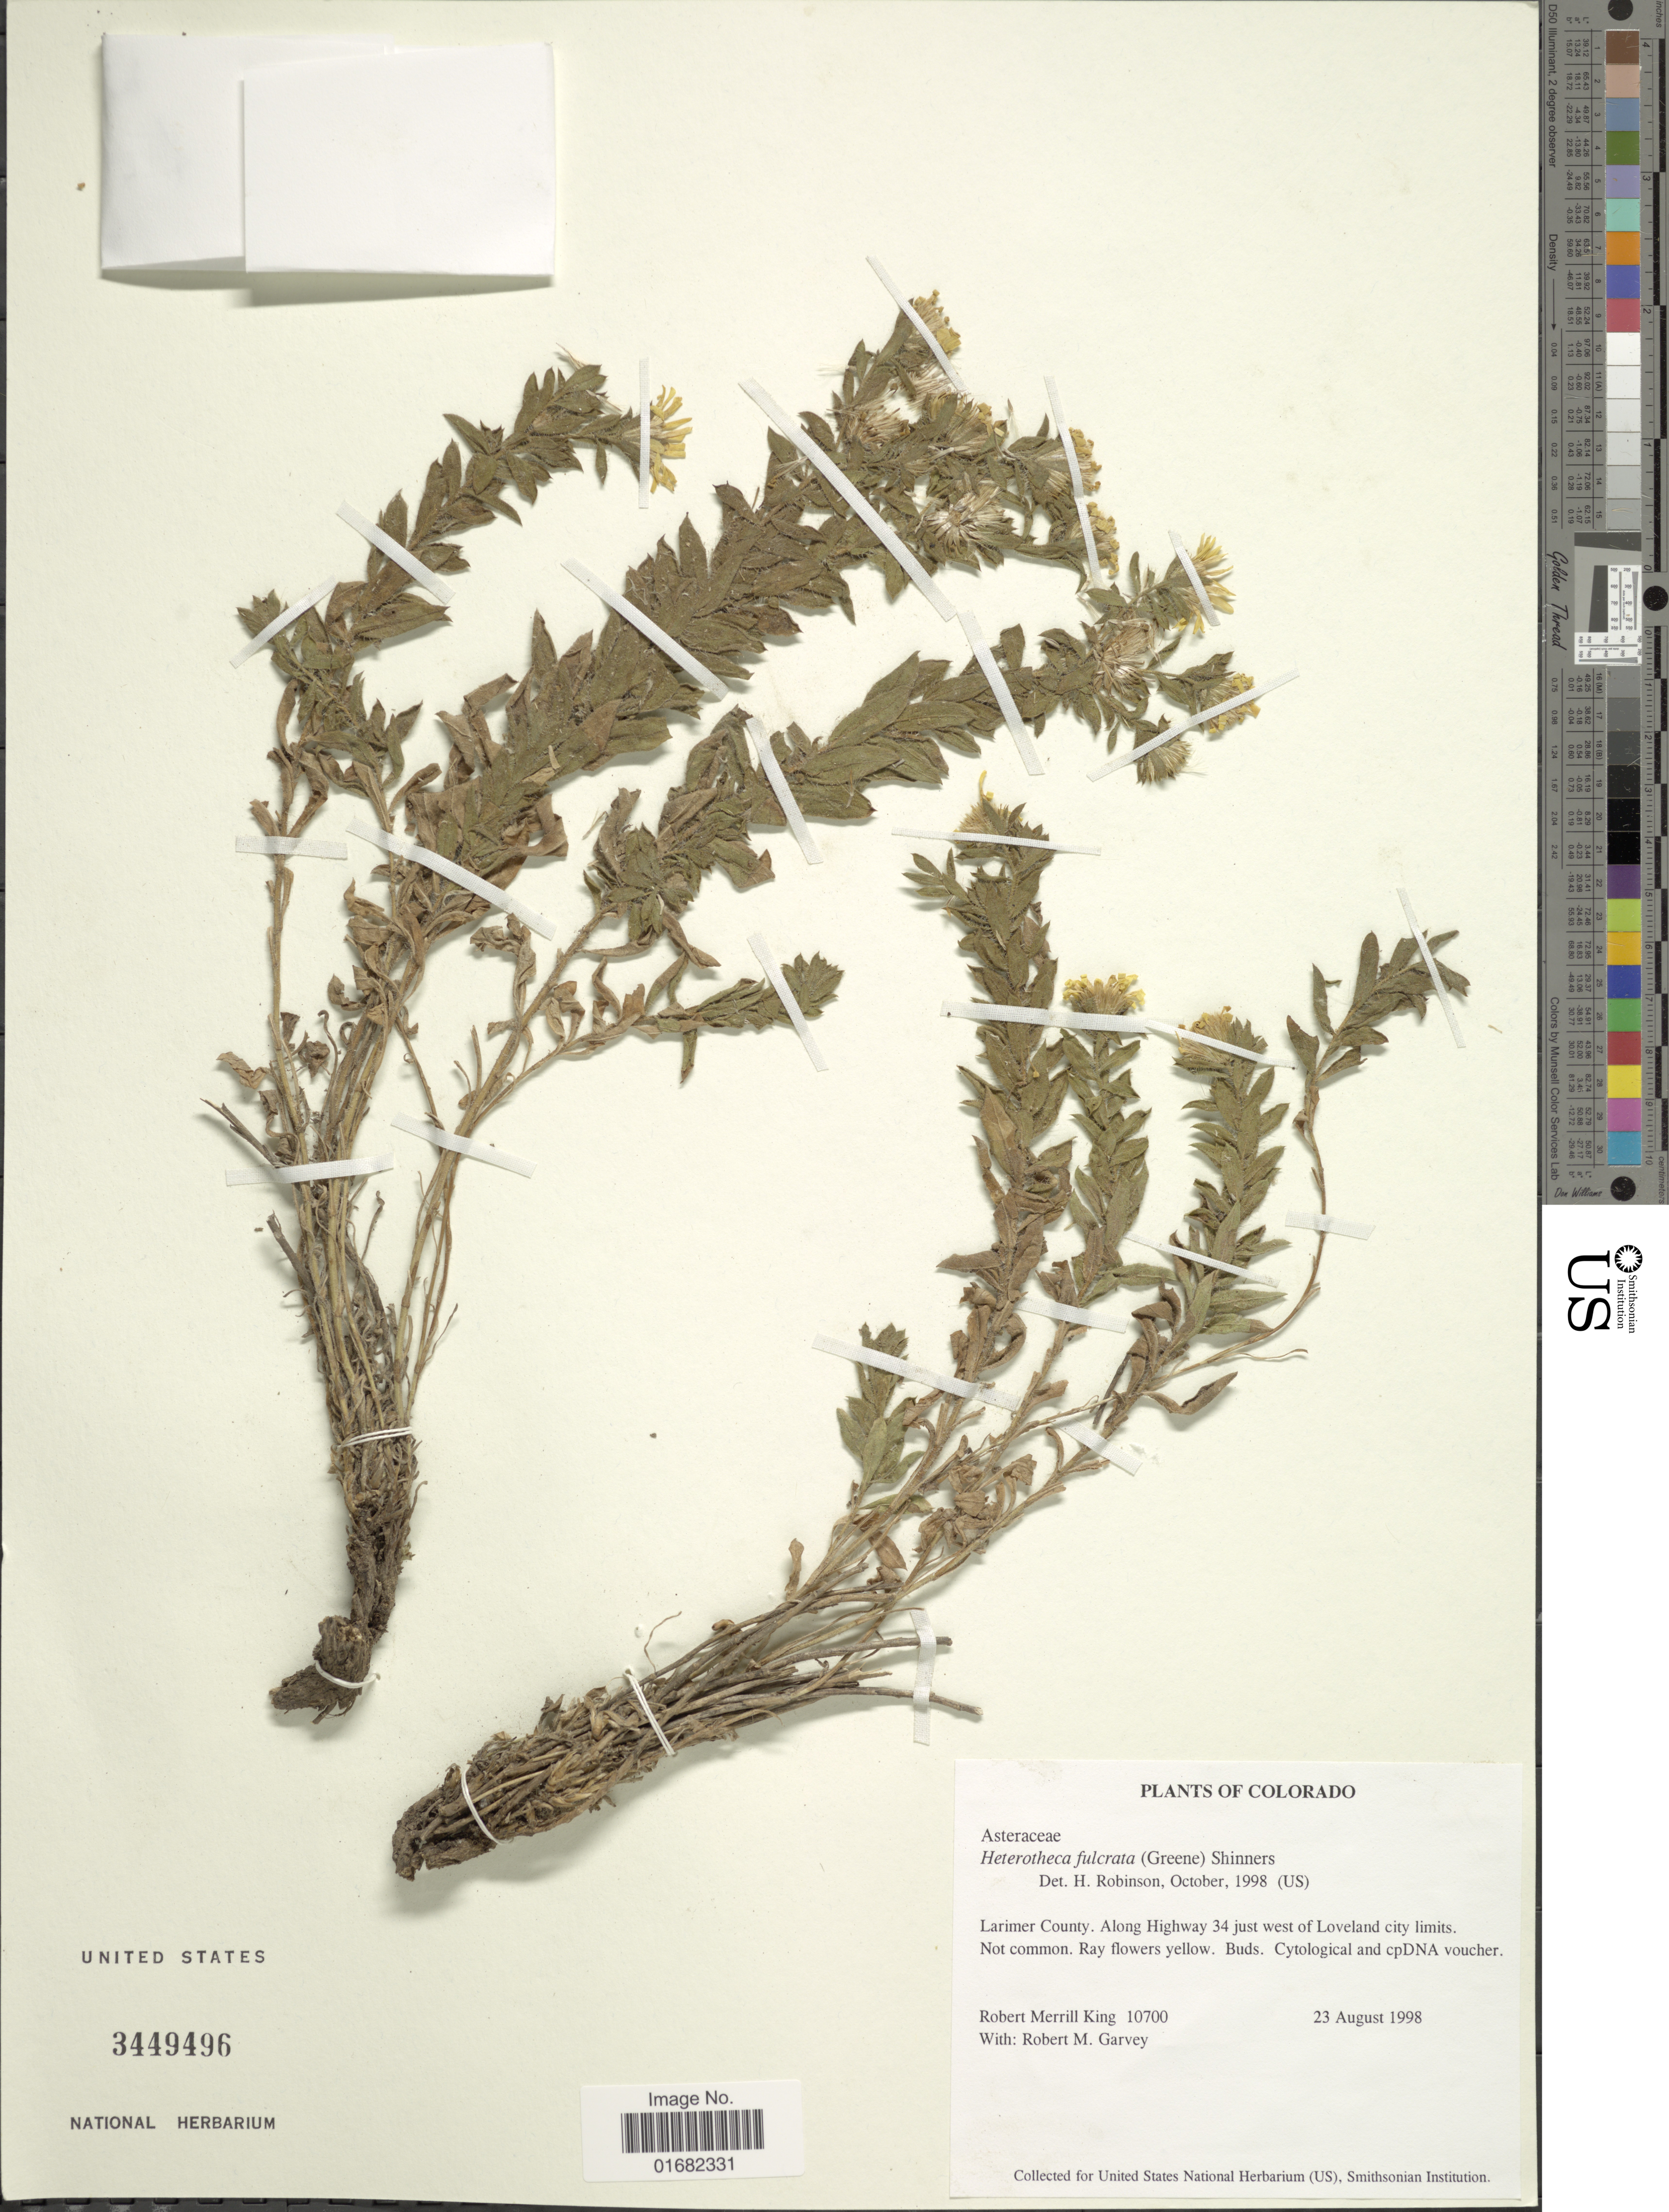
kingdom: Plantae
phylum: Tracheophyta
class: Magnoliopsida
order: Asterales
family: Asteraceae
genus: Heterotheca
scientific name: Heterotheca fulcrata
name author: (Greene) Shinners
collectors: R. M. King & R. Garvey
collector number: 10700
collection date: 1998-08-23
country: United States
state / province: Colorado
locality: Larimer County. Along Highway 34 just west of Loveland city limits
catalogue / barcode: US 3449496